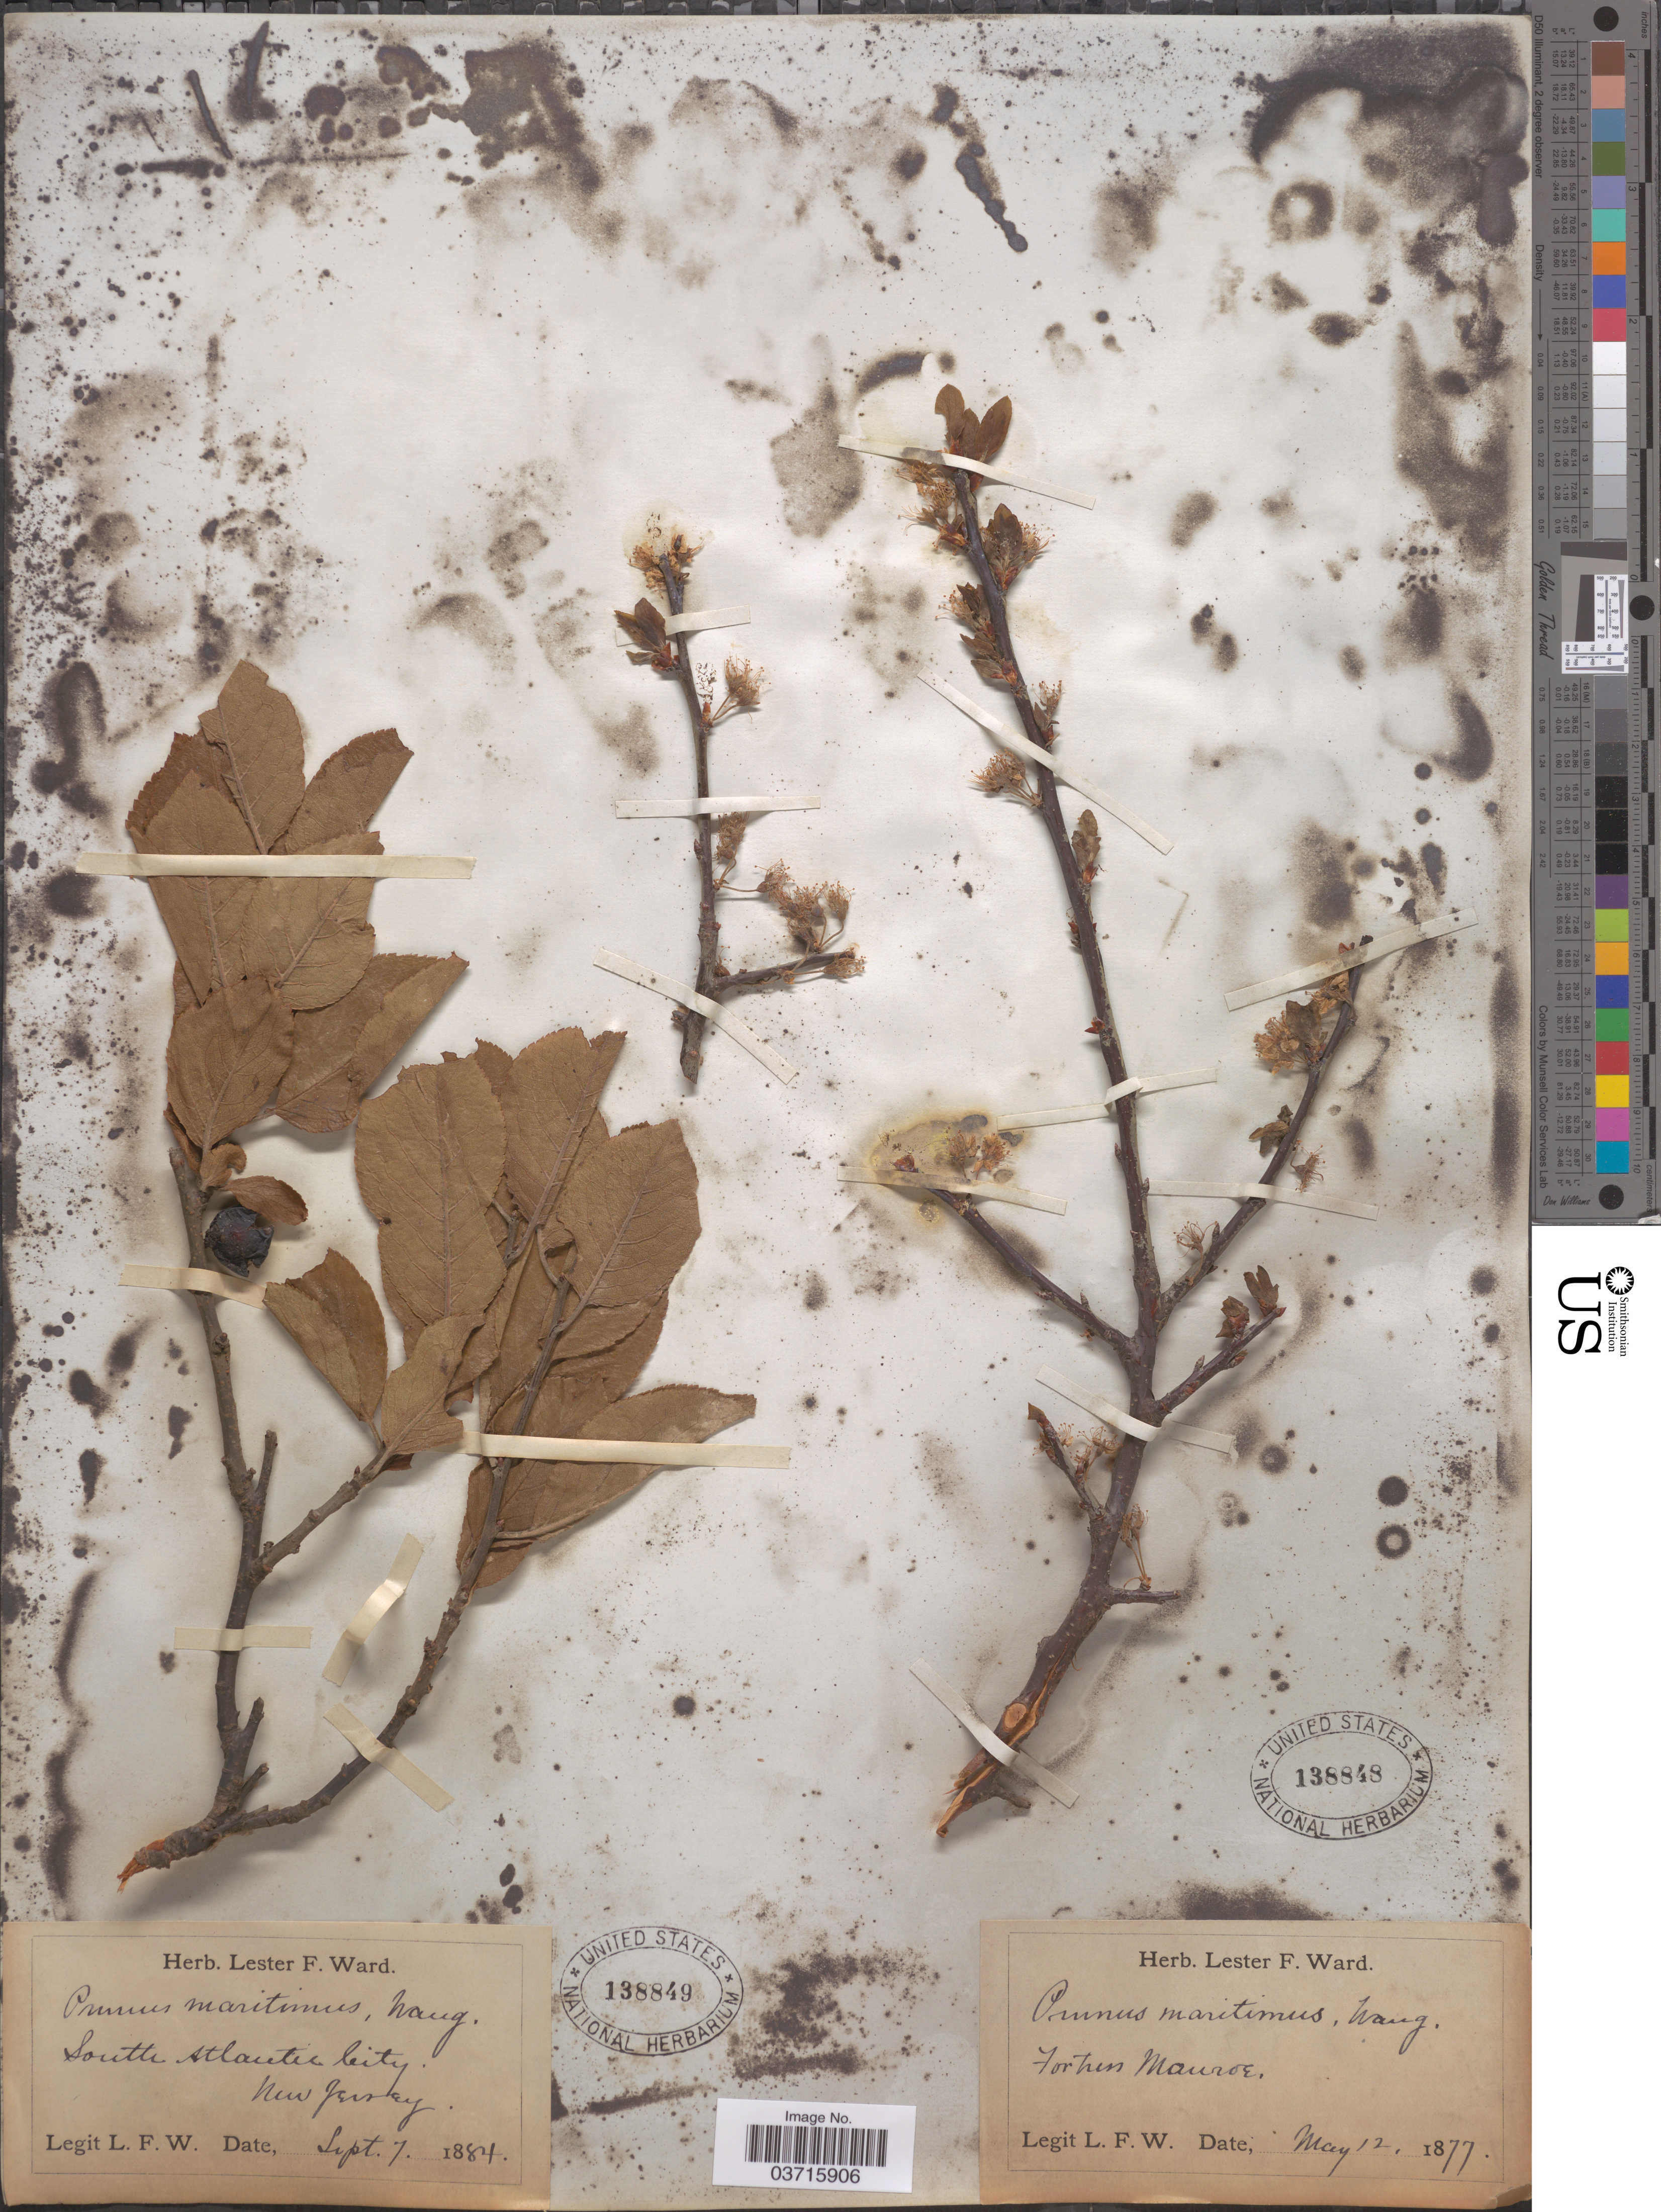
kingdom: Plantae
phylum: Tracheophyta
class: Magnoliopsida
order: Rosales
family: Rosaceae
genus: Prunus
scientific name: Prunus maritima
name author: Marshall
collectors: L. F. Ward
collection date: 1877-05-12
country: United States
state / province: Virginia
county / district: City of Hampton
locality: Fortress Monroe.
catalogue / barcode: US 138848